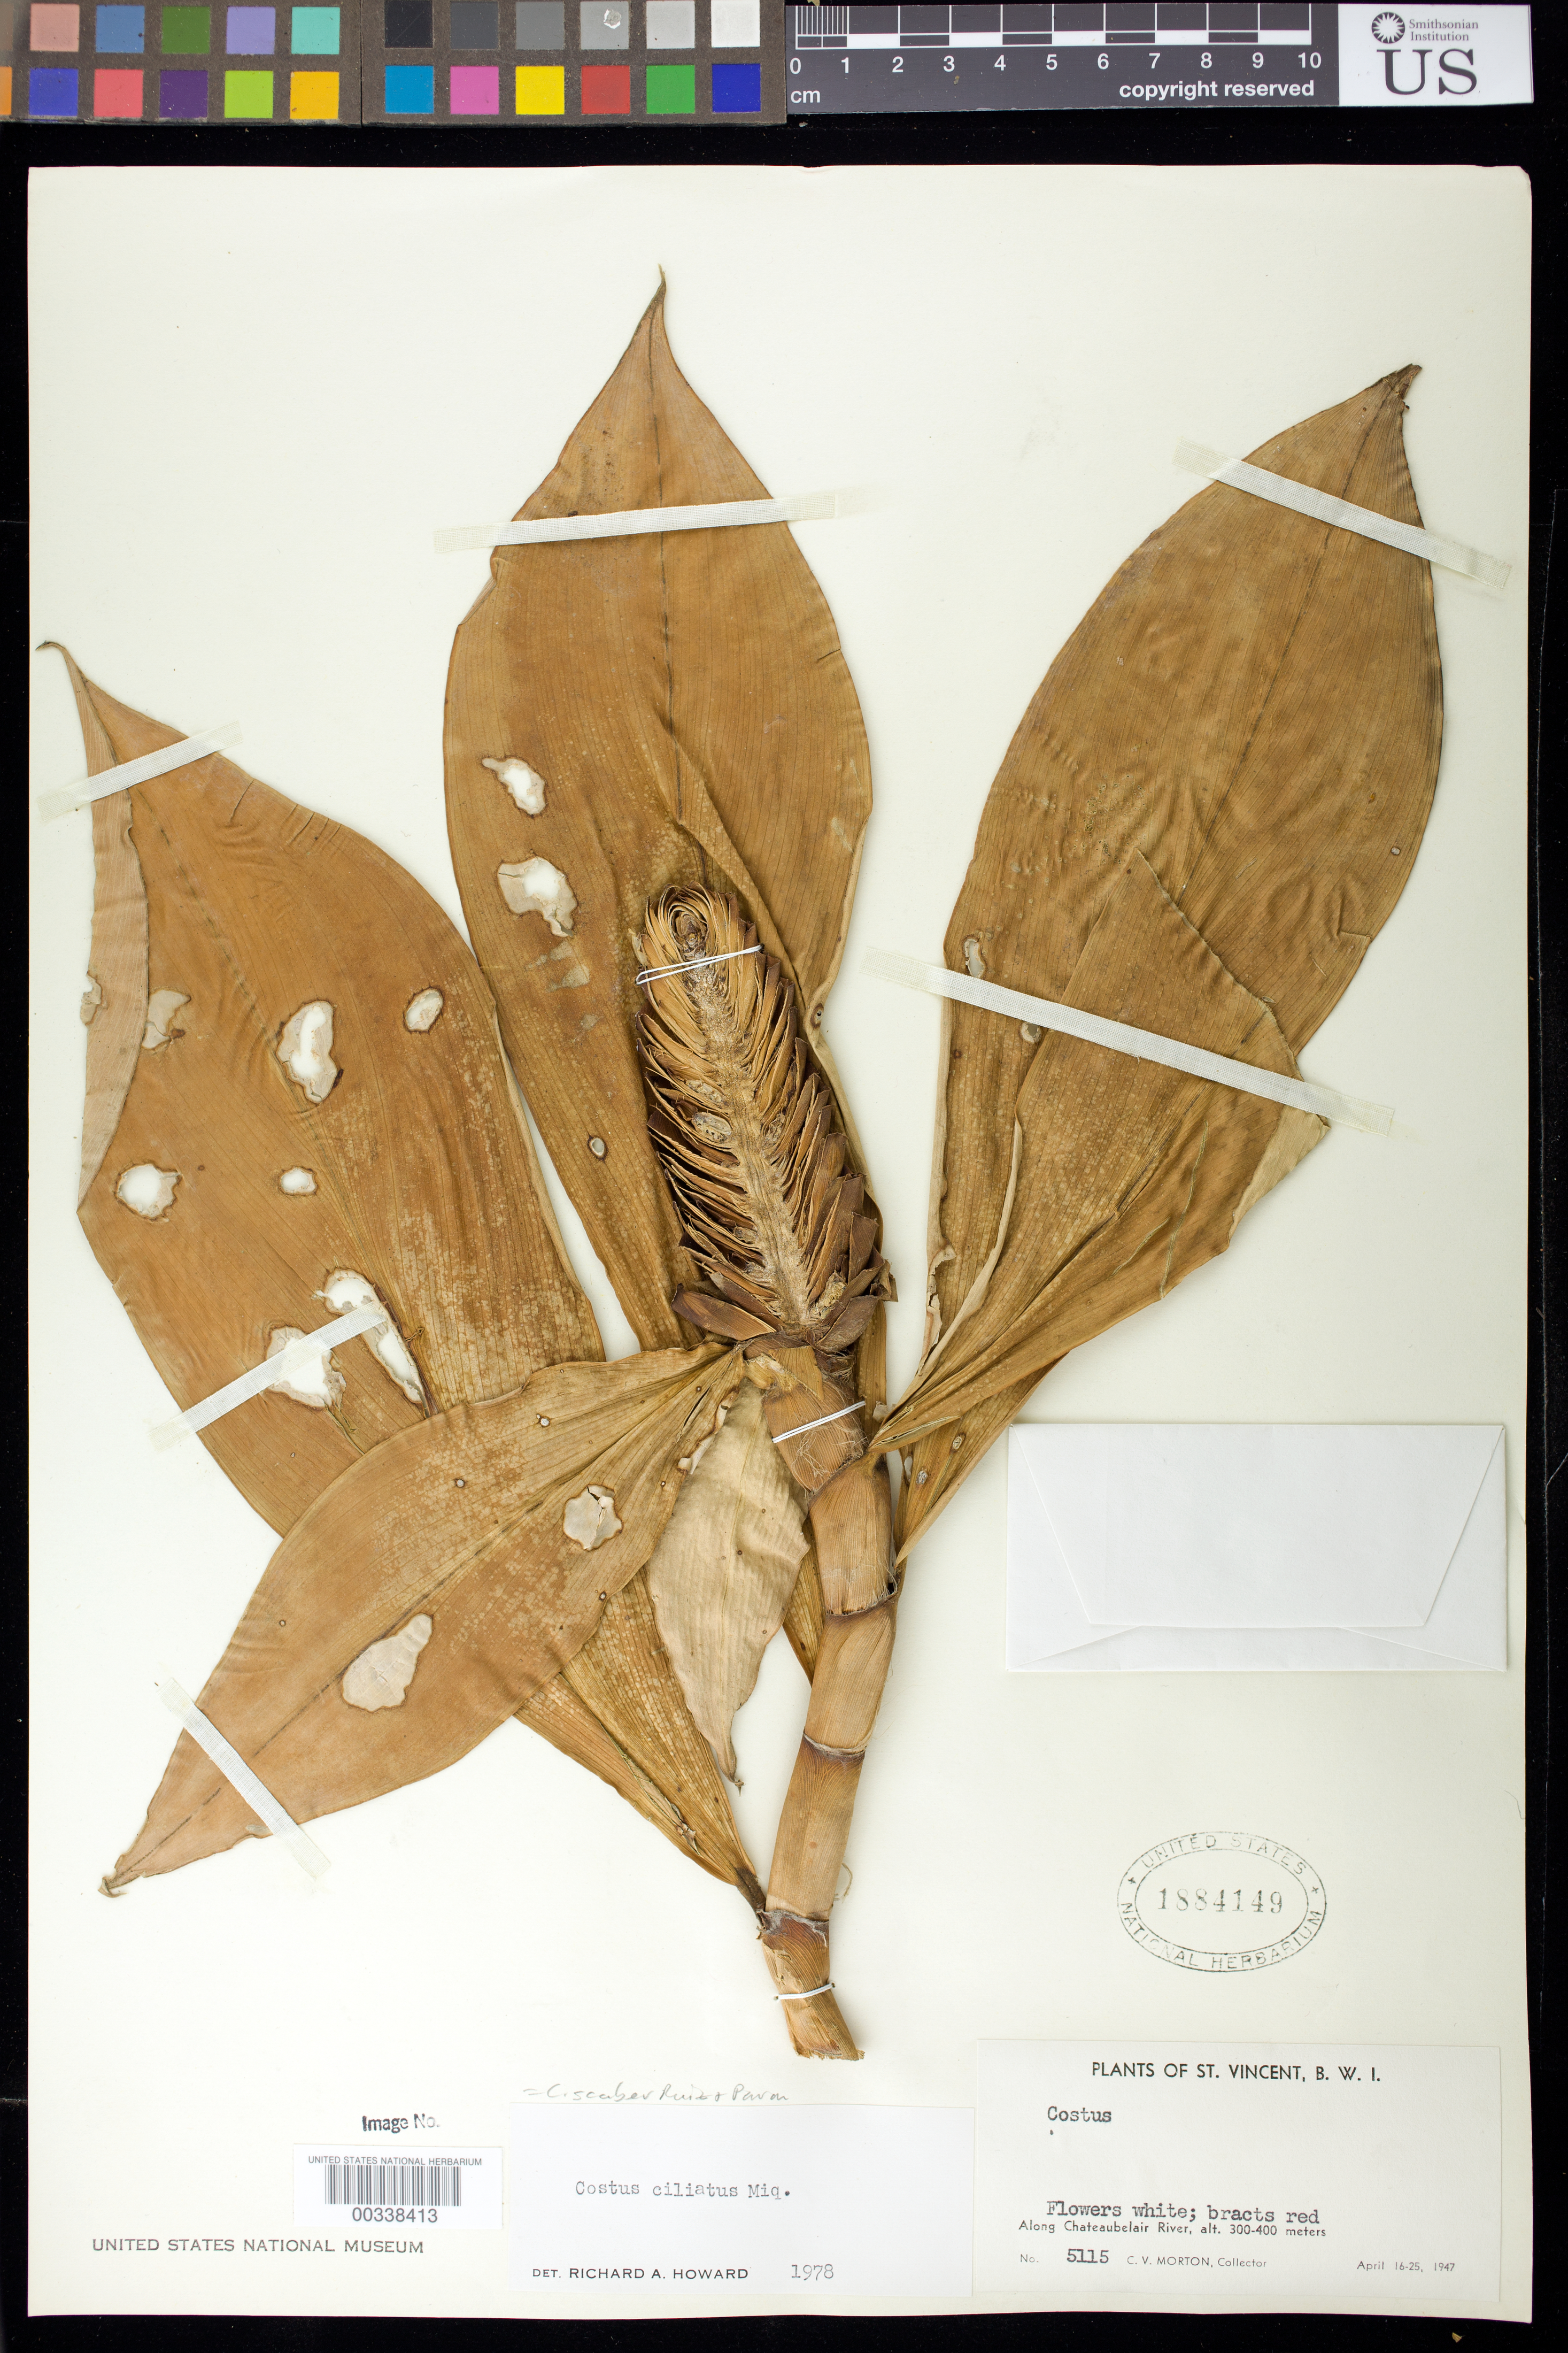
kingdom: Plantae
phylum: Tracheophyta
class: Liliopsida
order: Zingiberales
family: Costaceae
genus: Costus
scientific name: Costus ciliatus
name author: Miq.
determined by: Howard, R. A.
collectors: C. V. Morton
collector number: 5115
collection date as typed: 16 Apr 1947 to 25 Apr 1947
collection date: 1947-04-16/1947-04-25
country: St. Vincent - Grenadines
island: St. Vincent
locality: Along chateaubelair river.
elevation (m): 300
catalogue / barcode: US 1884149